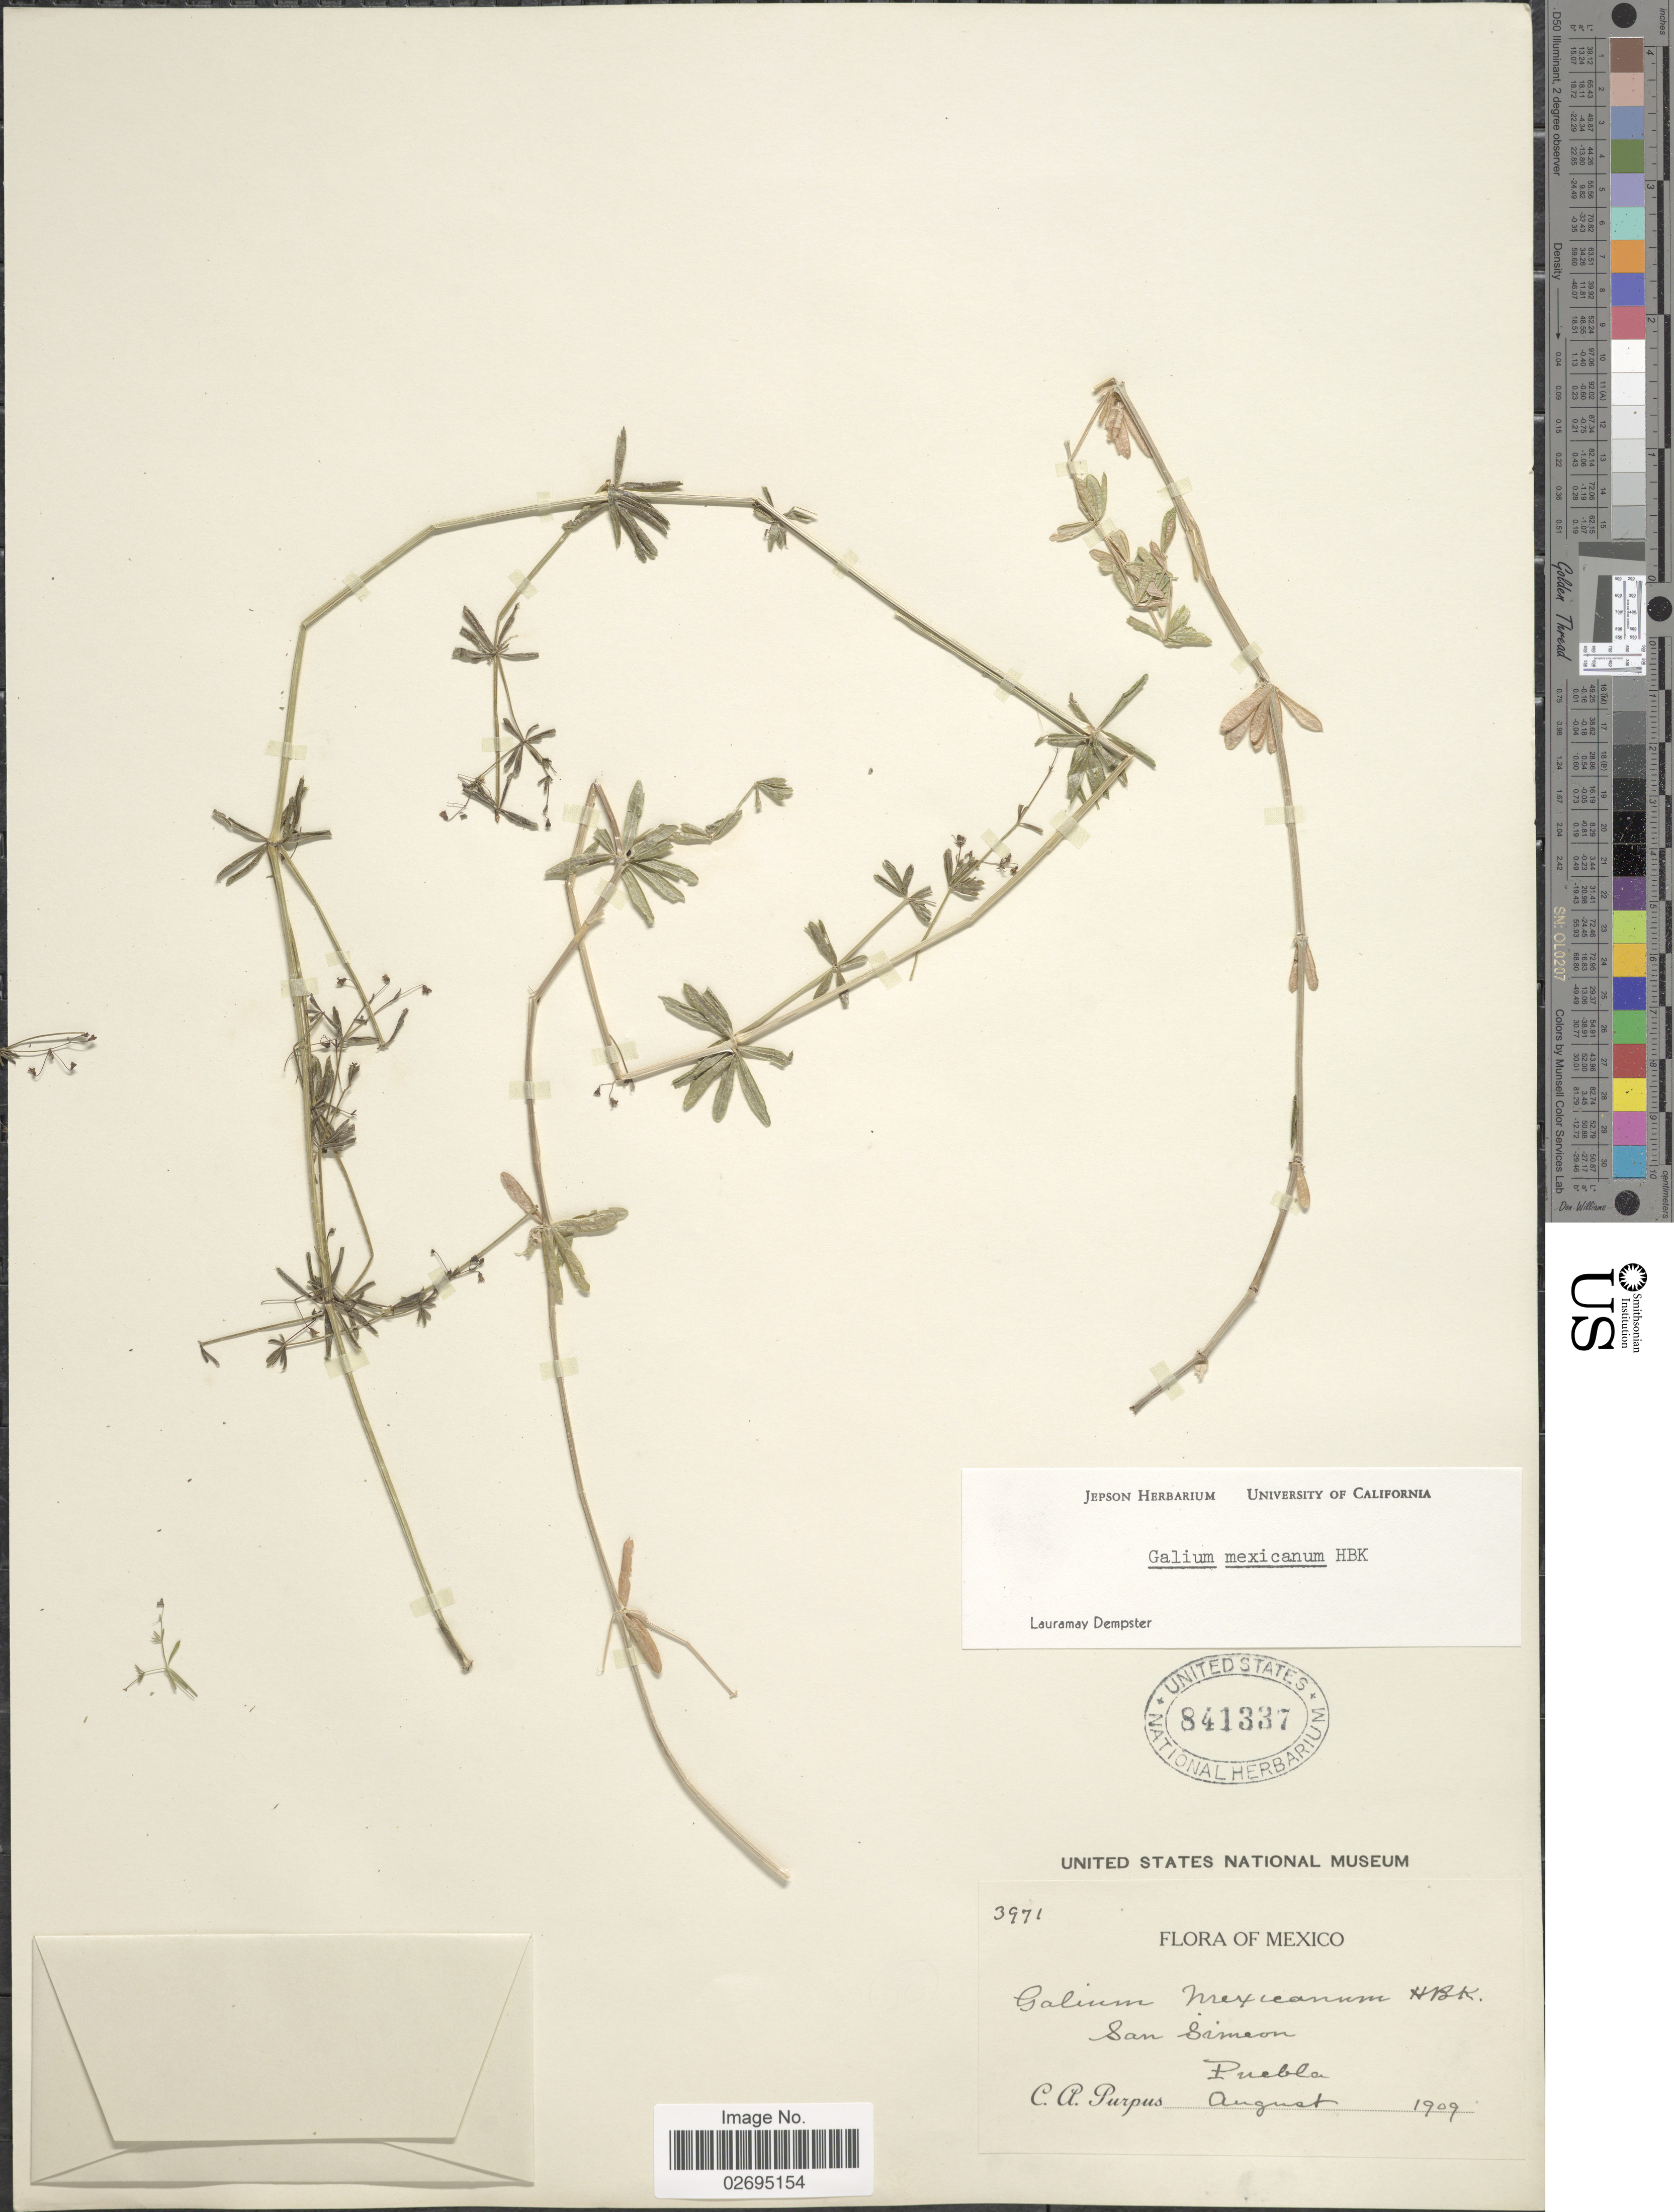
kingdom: Plantae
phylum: Tracheophyta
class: Magnoliopsida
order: Gentianales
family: Rubiaceae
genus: Galium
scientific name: Galium mexicanum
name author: Kunth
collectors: C. A. Purpus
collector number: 3971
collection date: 1909-08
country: Mexico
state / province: Puebla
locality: San Simeon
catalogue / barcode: US 841337